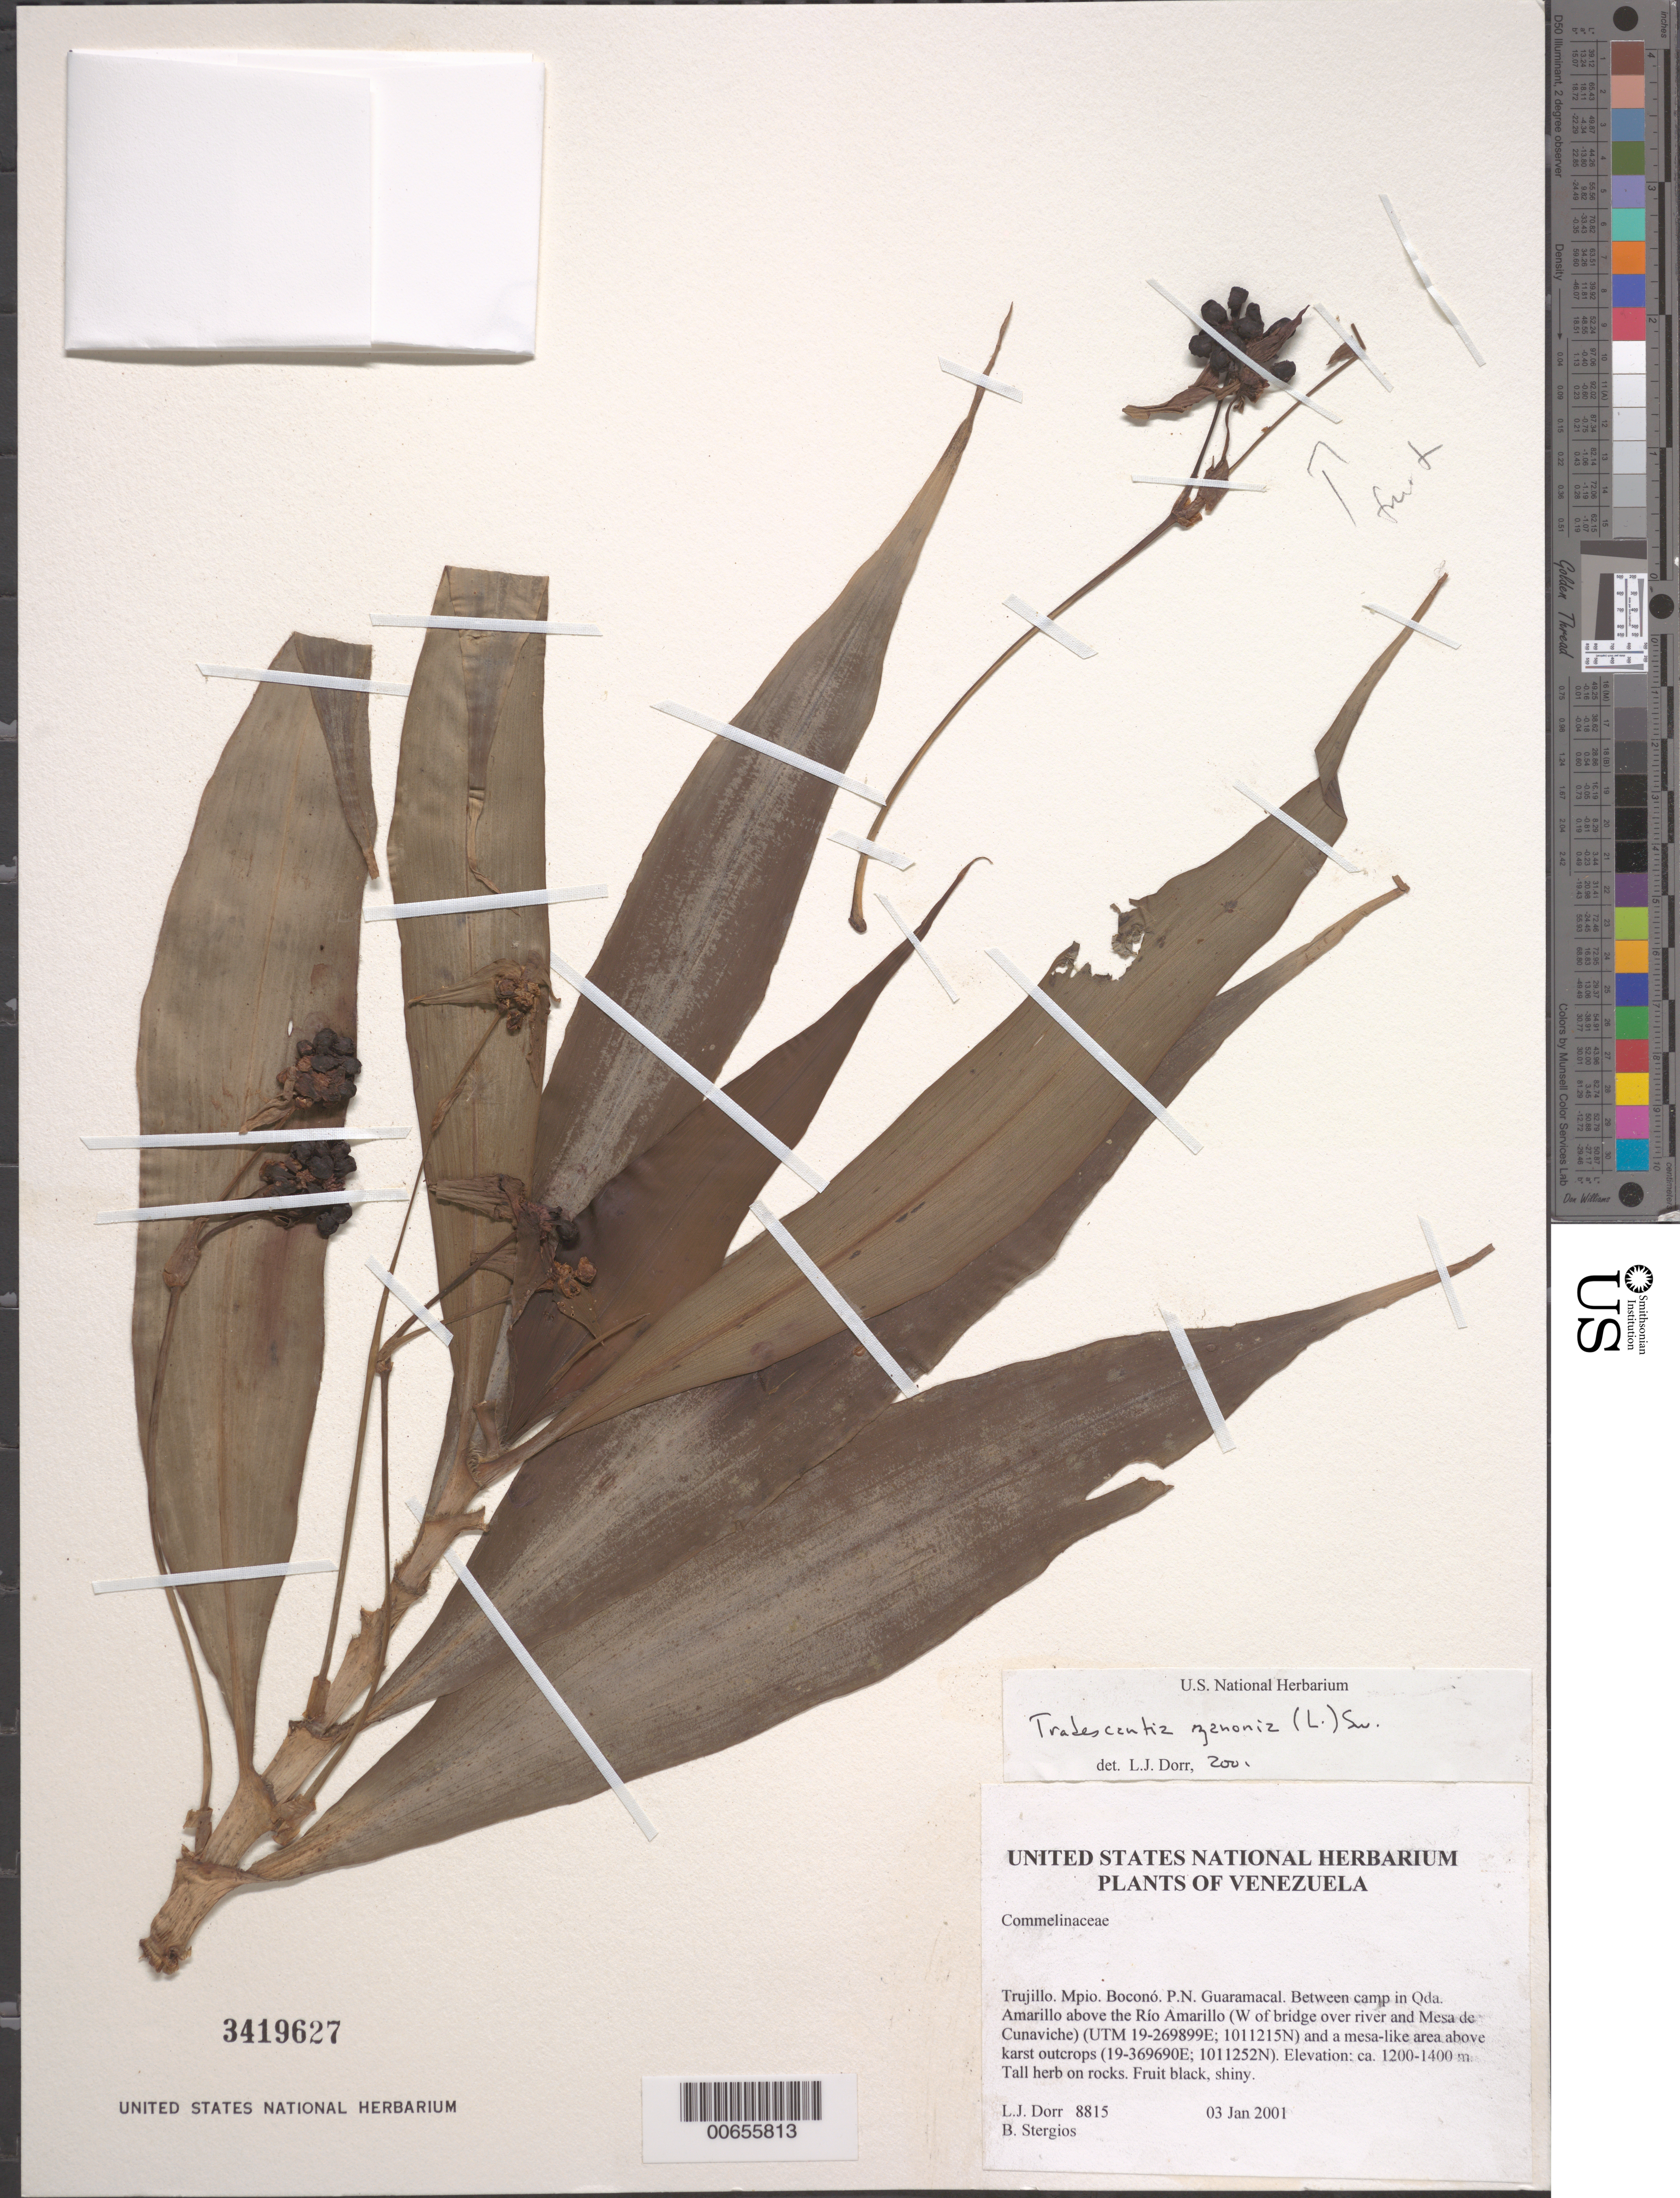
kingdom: Plantae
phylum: Tracheophyta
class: Liliopsida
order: Commelinales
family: Commelinaceae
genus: Tradescantia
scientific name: Tradescantia zanonia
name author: (L.) Sw.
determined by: Dorr, L. J., (BOT), Smithsonian Institution - National Museum of Natural History (UNITED STATES)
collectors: L. J. Dorr & B. G. Stergios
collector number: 8815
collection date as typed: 03 Jan 2001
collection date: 2001-01-03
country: Venezuela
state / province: Trujillo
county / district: Boconó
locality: Parque Nacional Guaramacal. Between camp in Qda Amarillo above Río Amarillo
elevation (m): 1200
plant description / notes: COL, CTES, PORT, US, VEN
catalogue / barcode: US 3419627